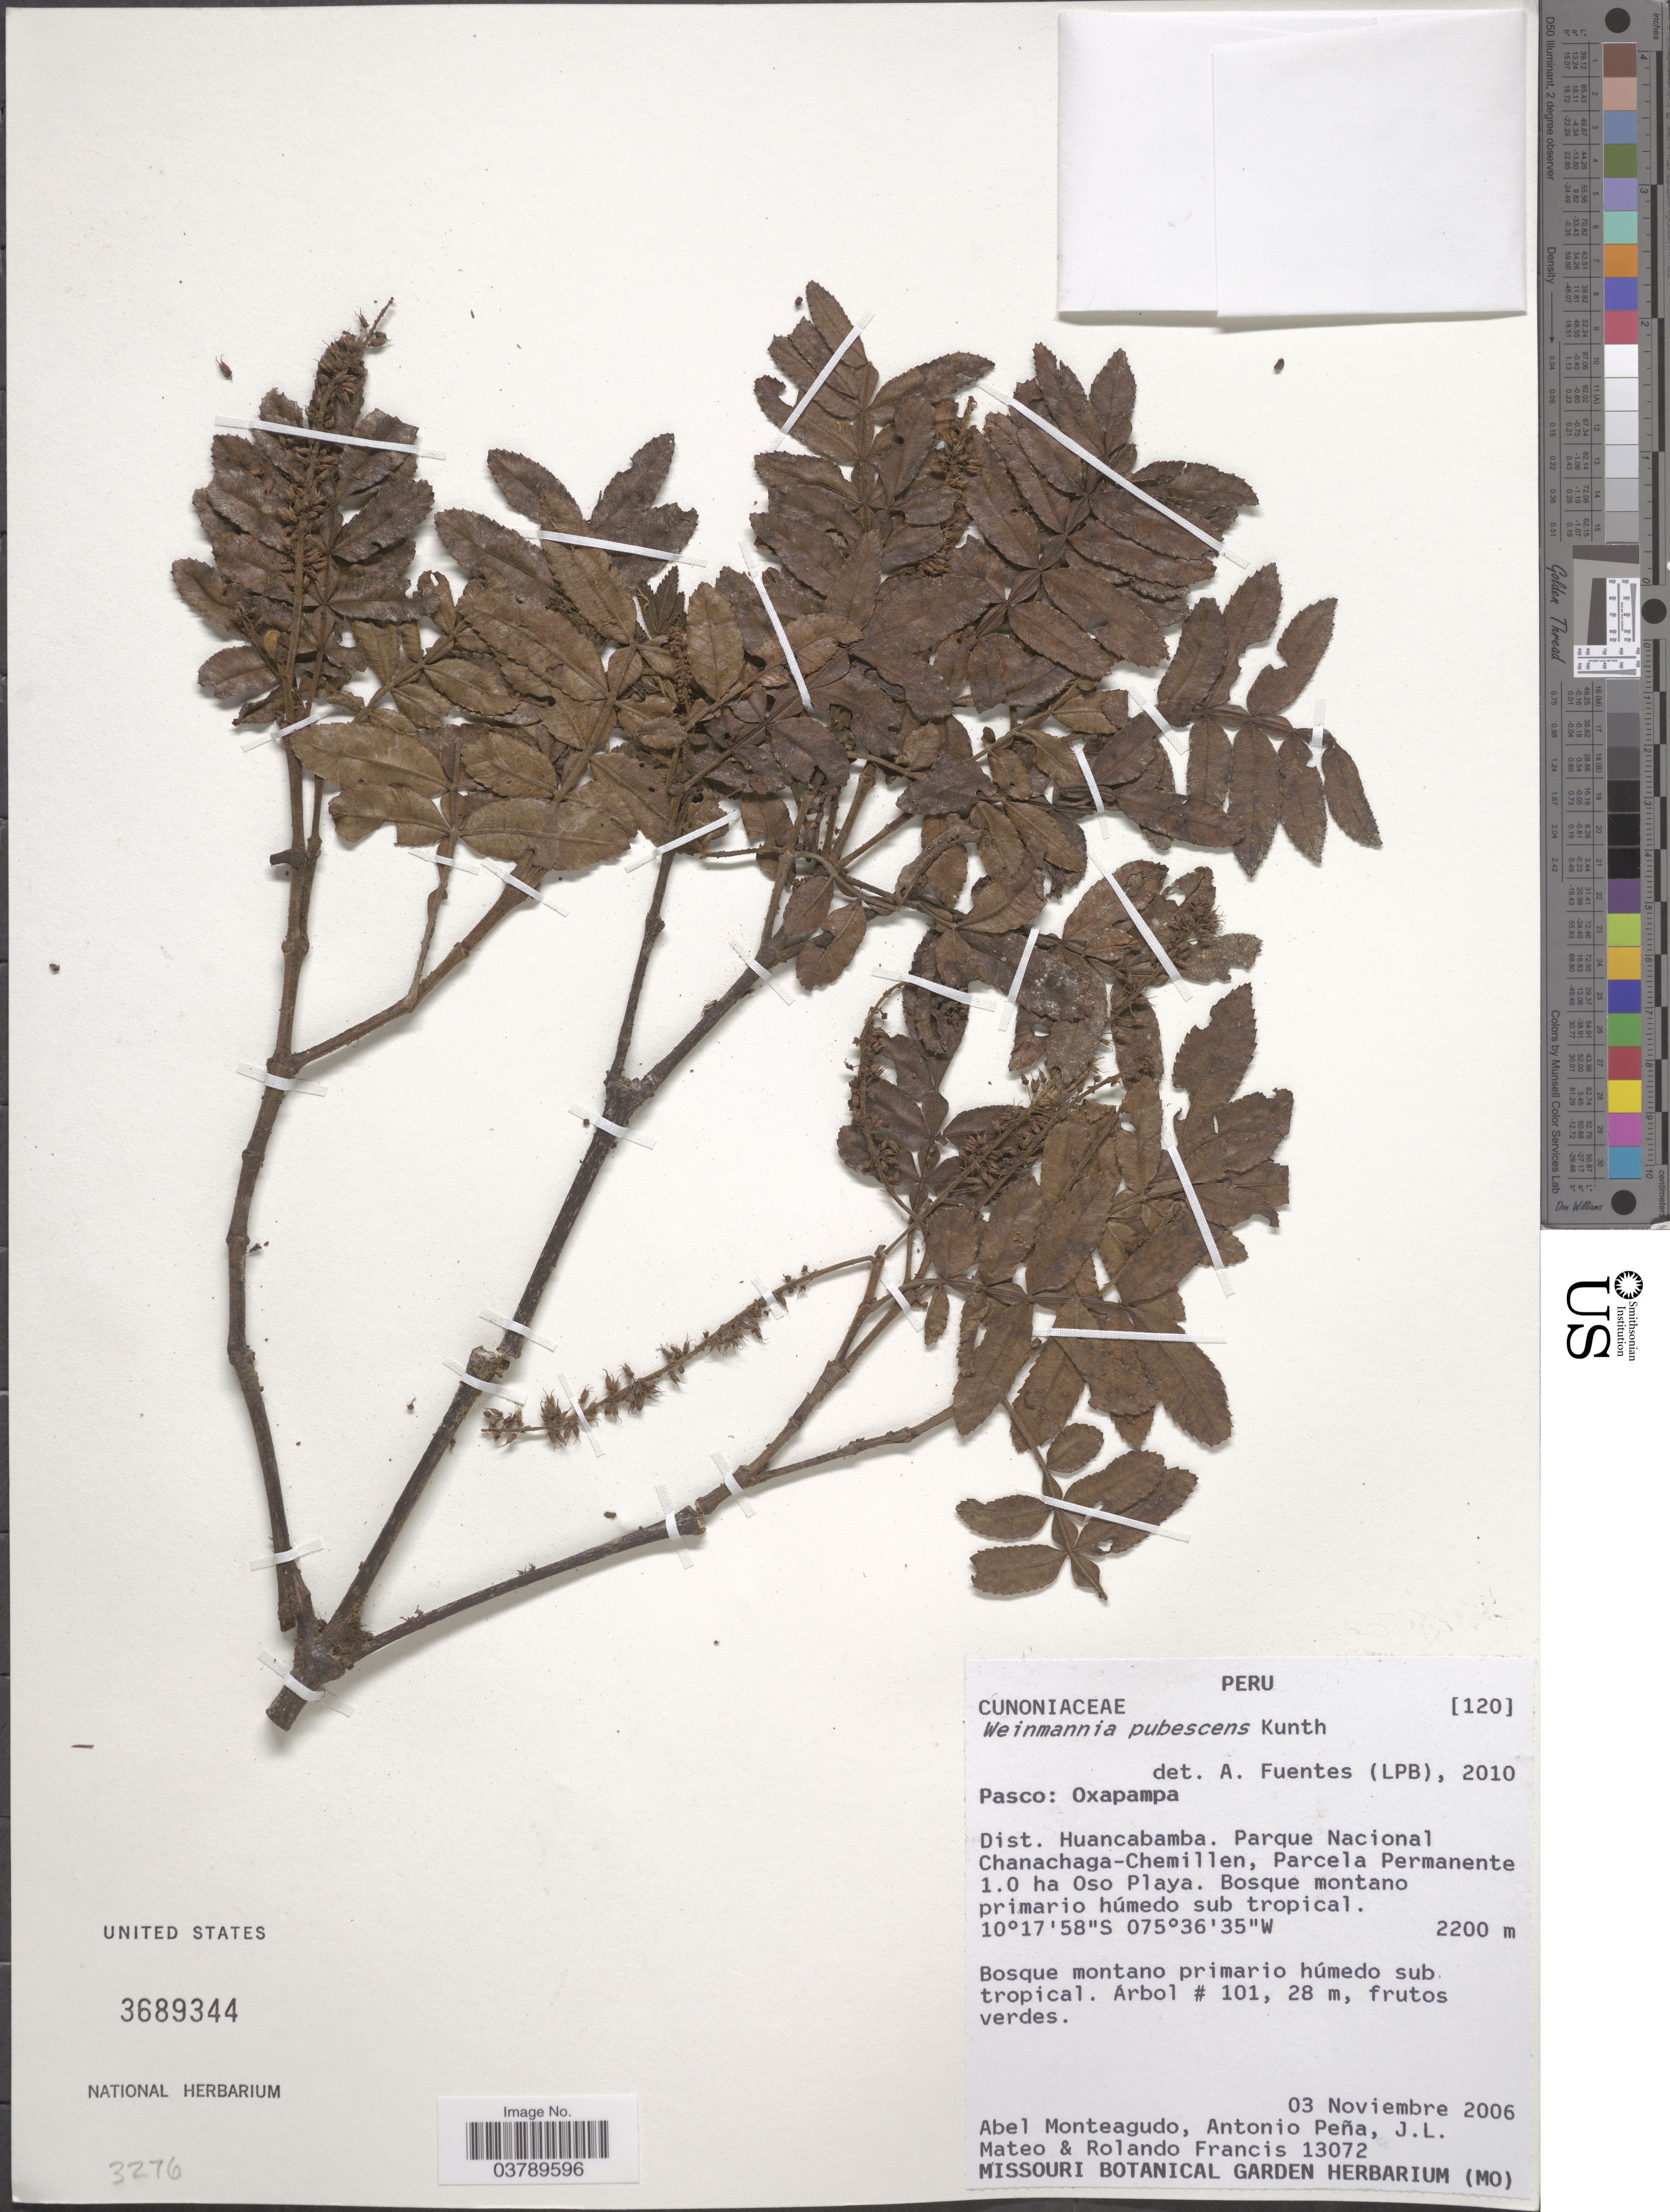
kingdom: Plantae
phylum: Tracheophyta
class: Magnoliopsida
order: Oxalidales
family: Cunoniaceae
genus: Weinmannia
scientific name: Weinmannia pubescens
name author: Kunth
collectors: A. Monteagudo, A. Pena, J. Mateo & R. Francis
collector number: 13072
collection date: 2006-11-03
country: Peru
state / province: Pasco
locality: Oxapampa. Dist. Huancabamba. Parque Nacional Chanachaga-Chemillen, Parcela Permanente 1.0 ha Oso Playa.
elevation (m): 2200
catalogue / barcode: US 3689344